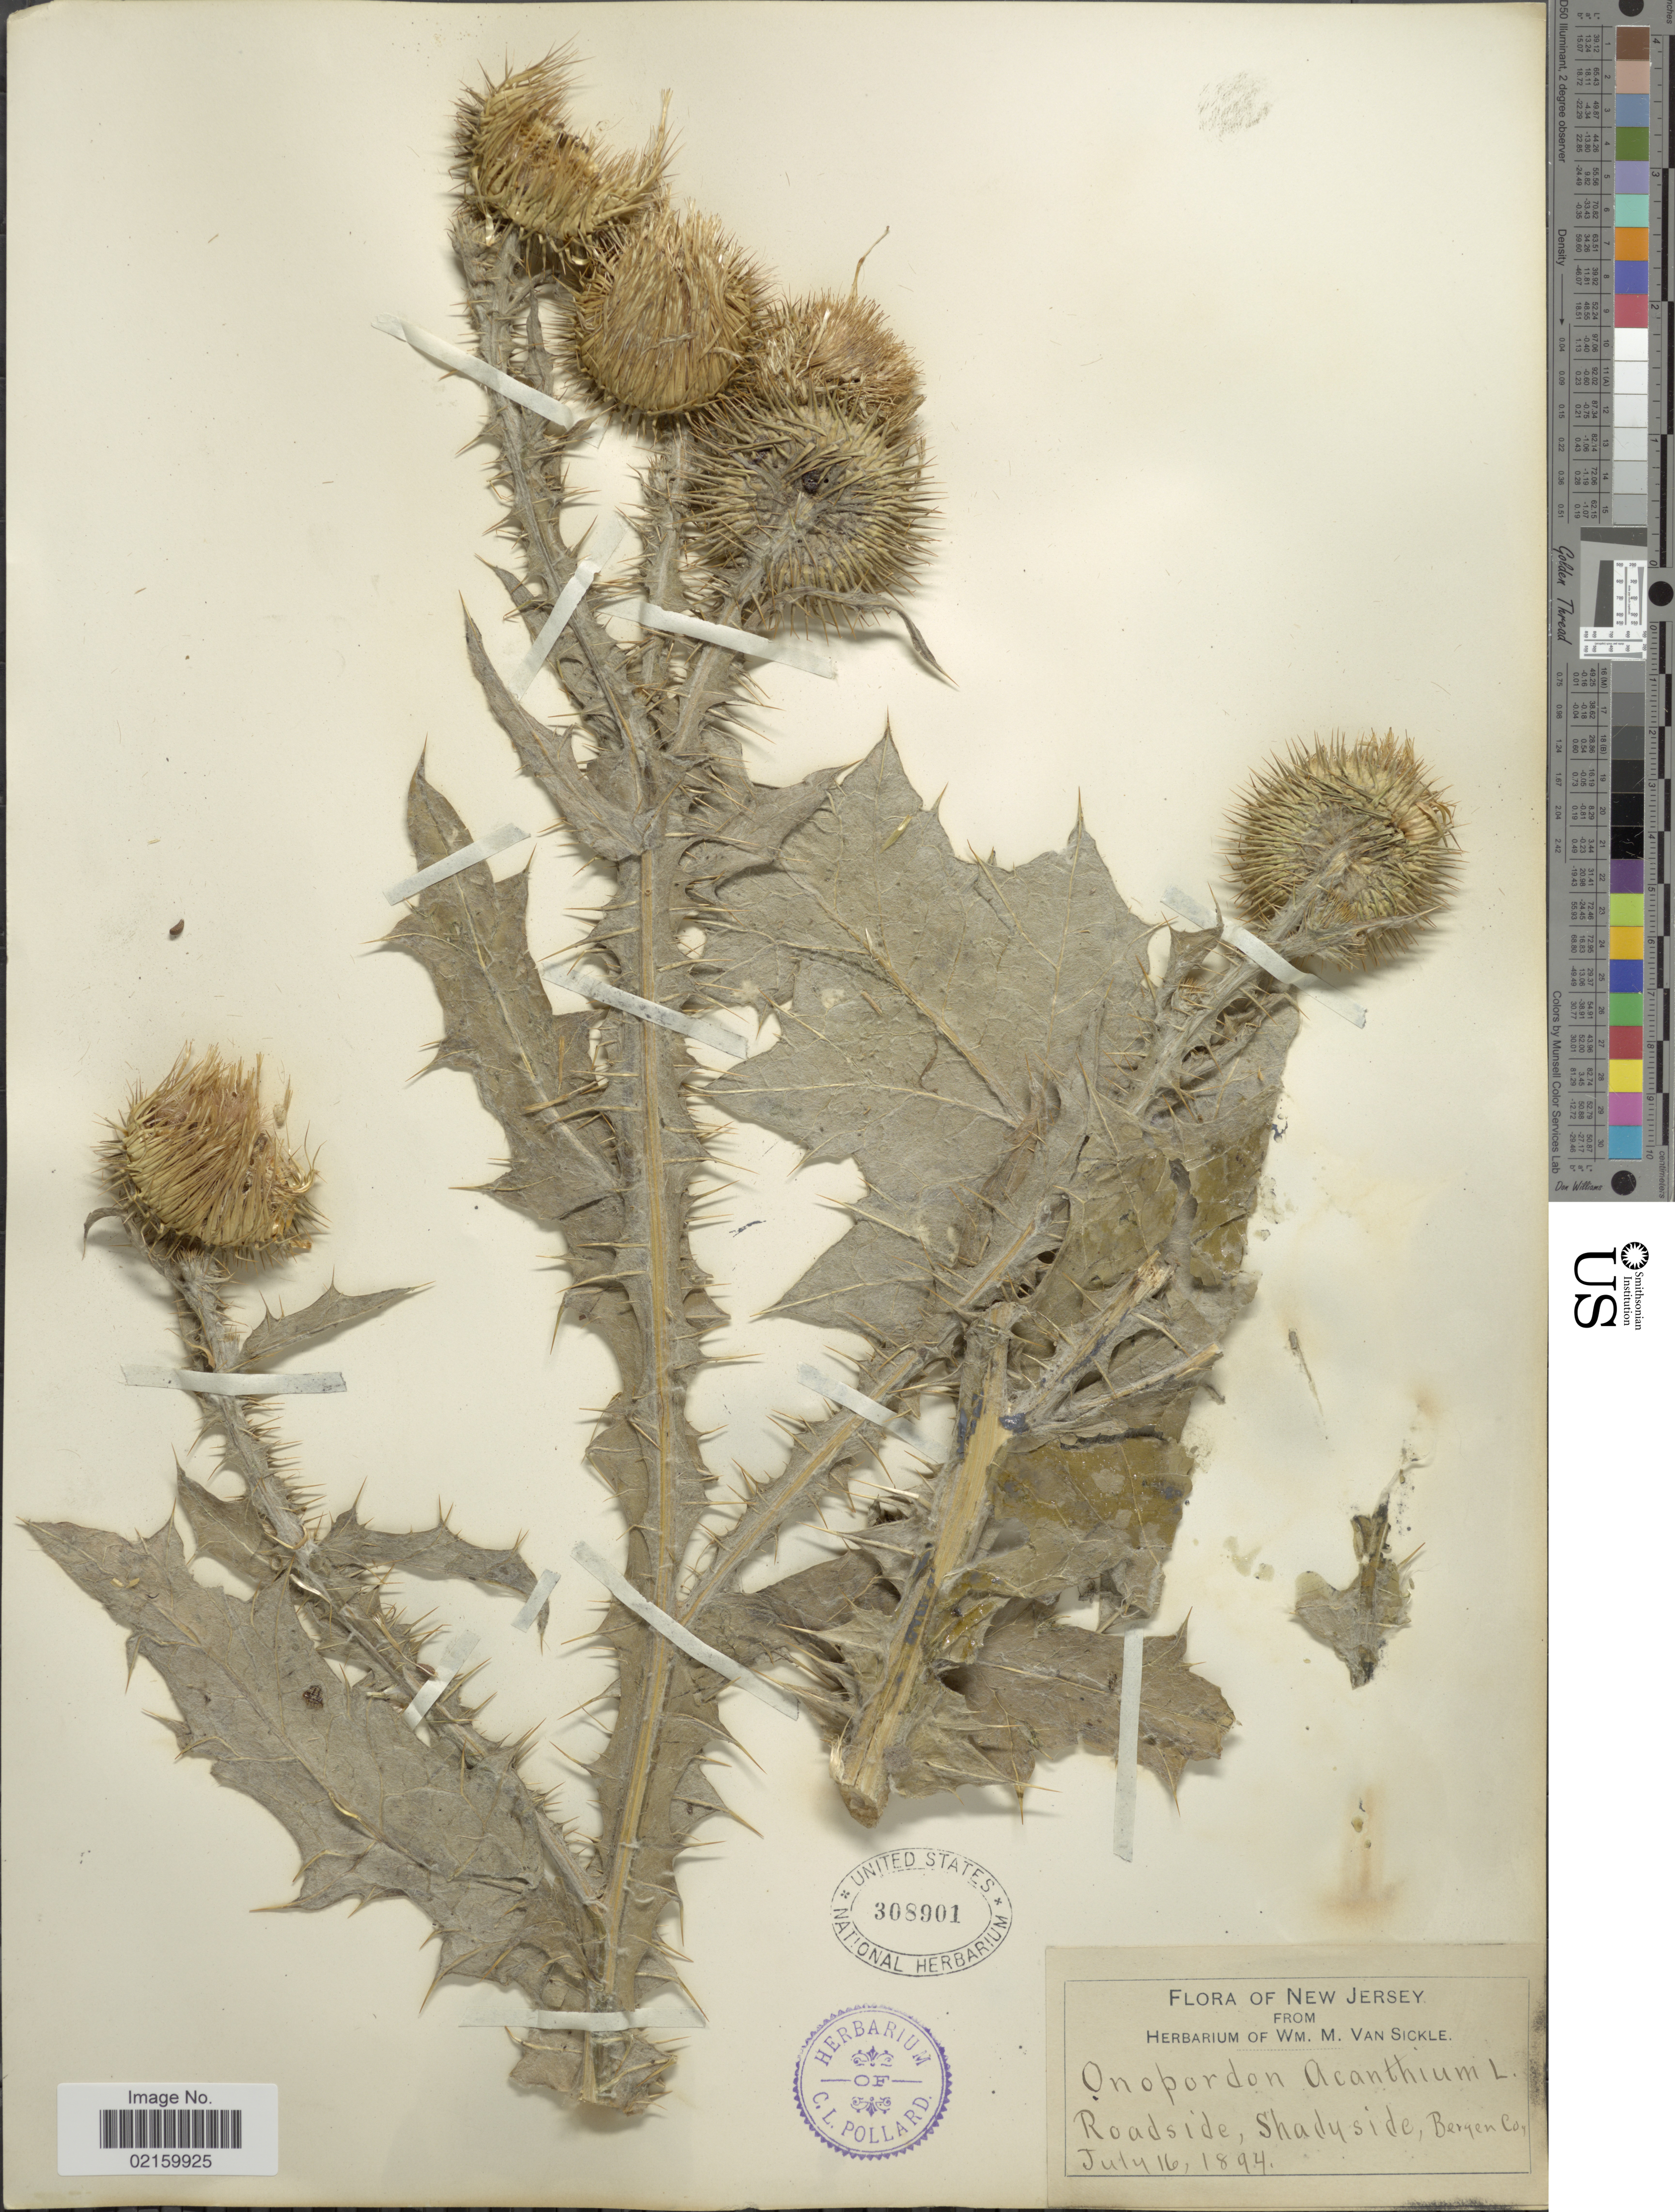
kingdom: Plantae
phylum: Tracheophyta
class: Magnoliopsida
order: Asterales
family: Asteraceae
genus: Onopordum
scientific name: Onopordum acanthium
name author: L.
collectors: ex herb. Wm. M. Van Sickle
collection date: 1894-07-16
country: United States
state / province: New Jersey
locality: New Jersey. Shadyside Bergen Co.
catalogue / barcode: US 308901